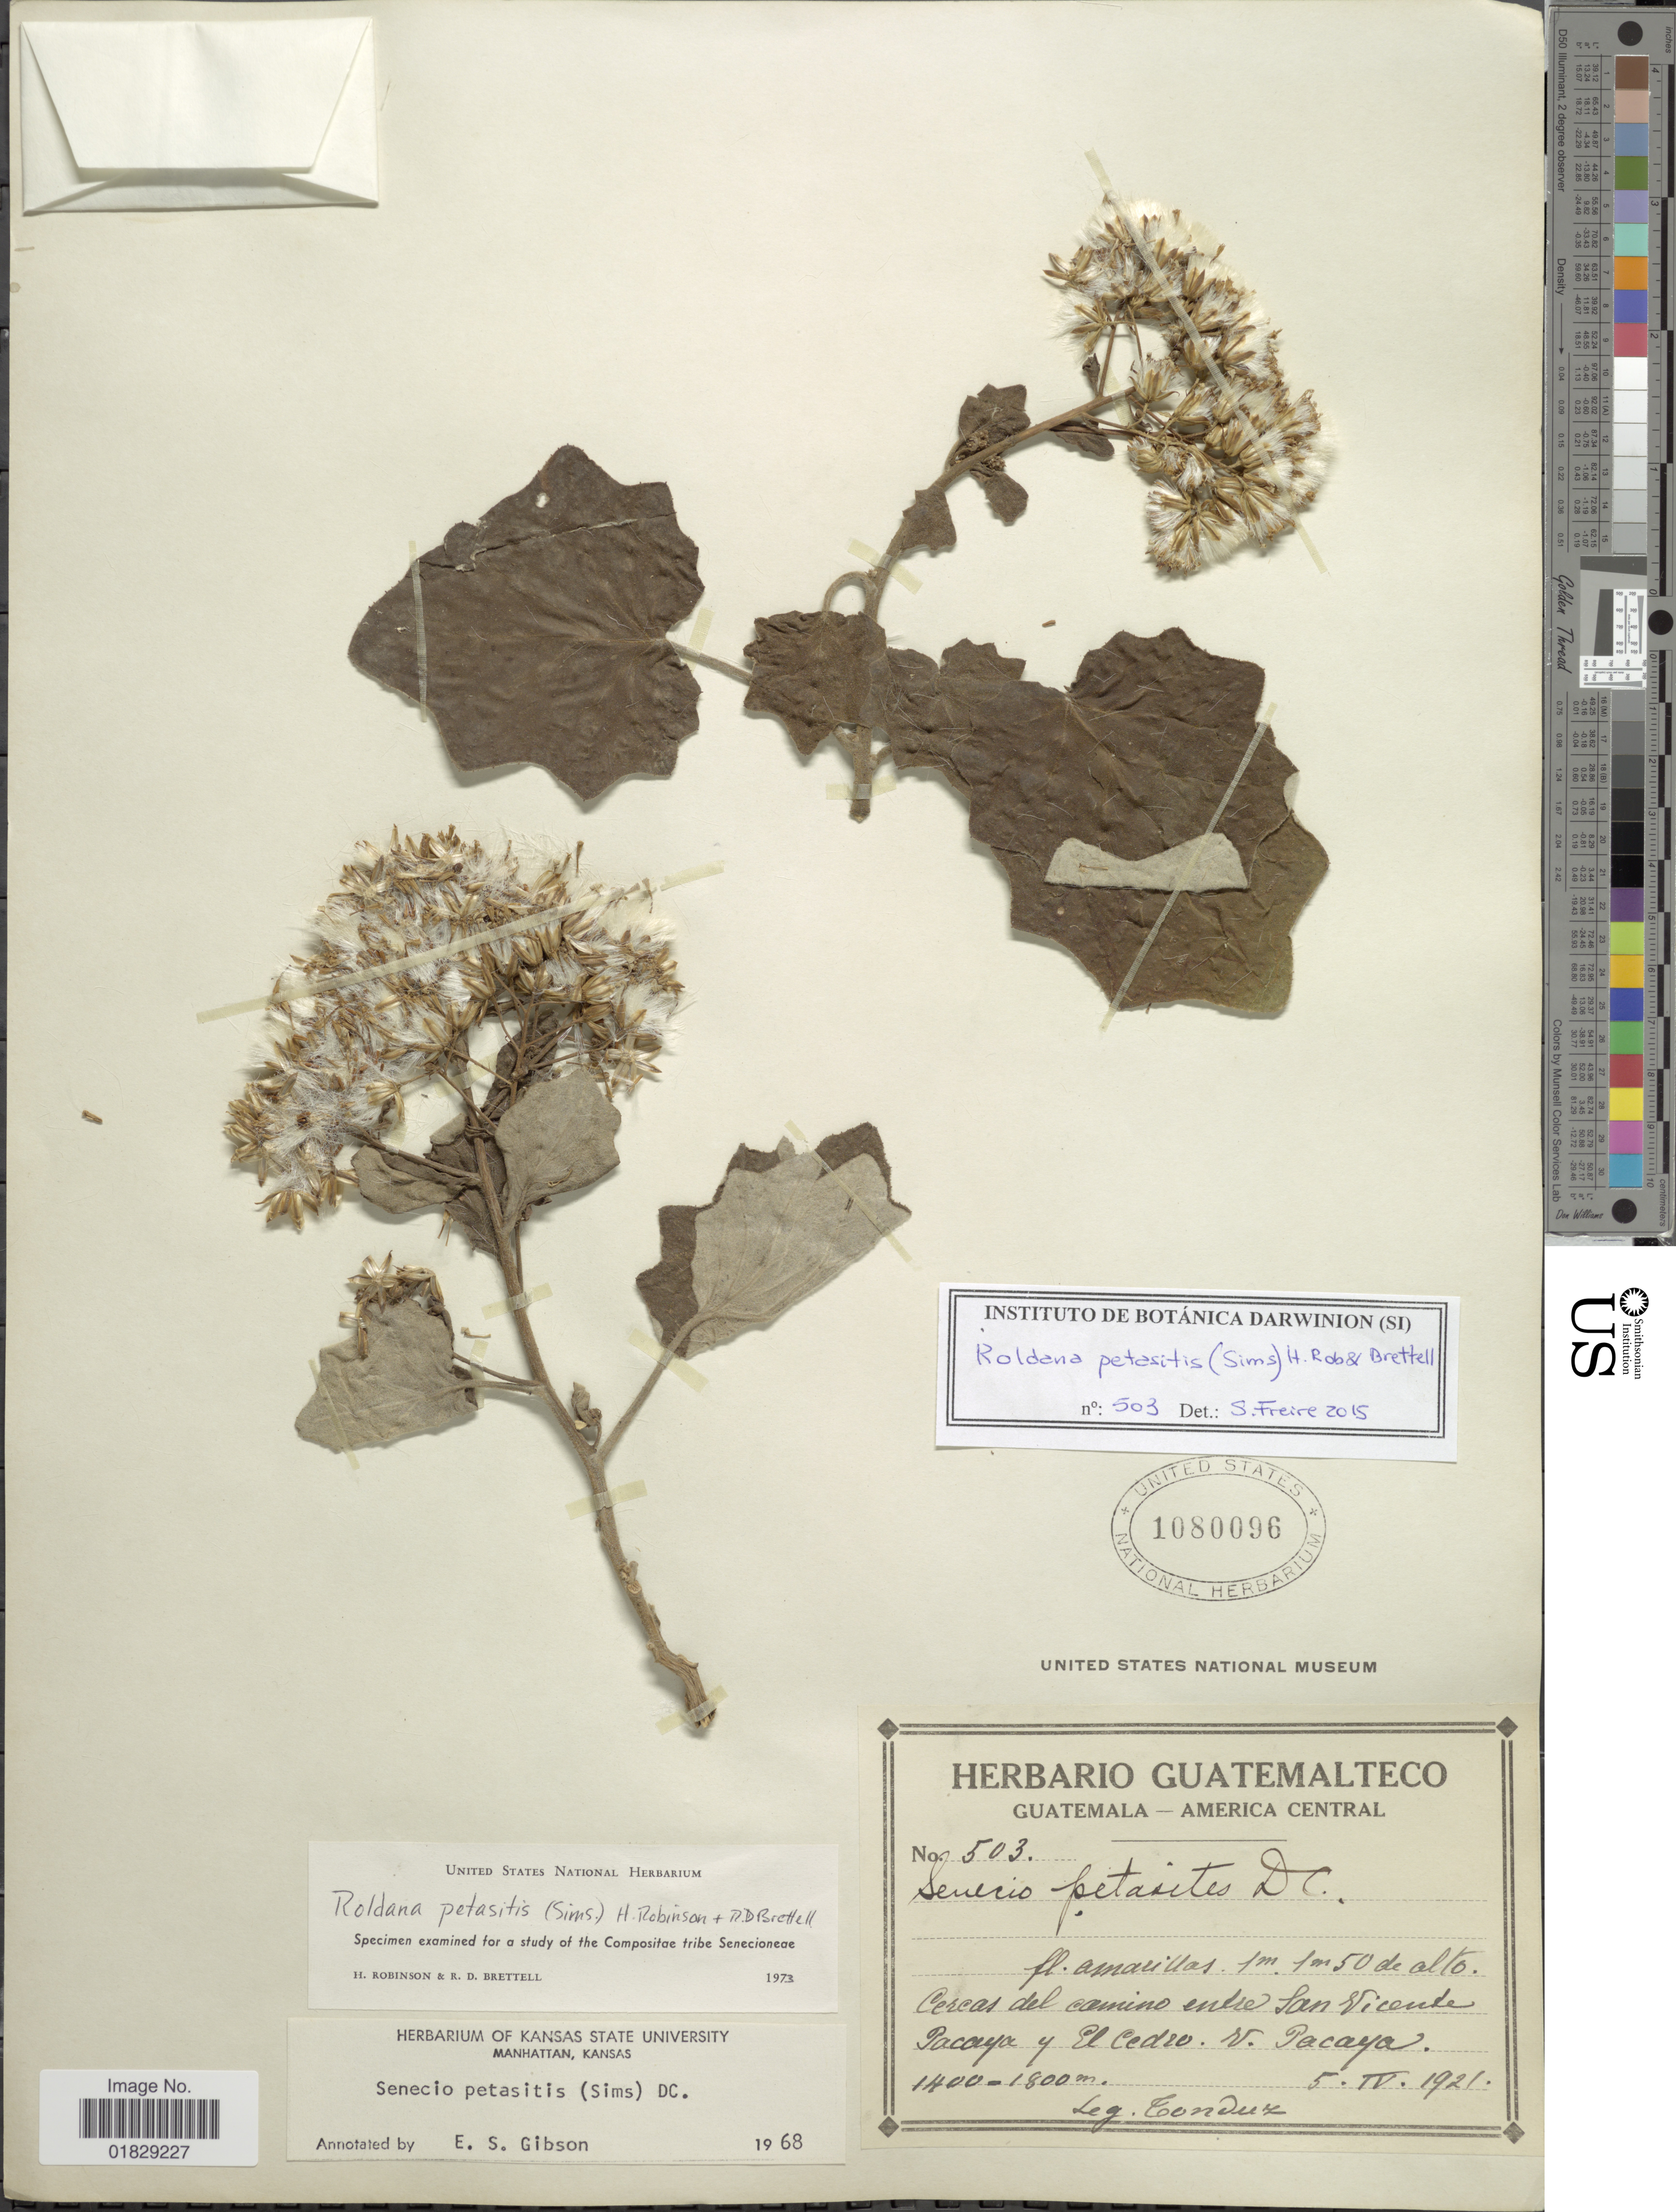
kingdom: Plantae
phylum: Tracheophyta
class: Magnoliopsida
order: Asterales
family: Asteraceae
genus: Roldana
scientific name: Roldana petasitis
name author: (Sims) H. Rob. & Brettell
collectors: A. Tonduz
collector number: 503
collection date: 1921-04-05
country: Guatemala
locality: Cercas del camino entre San Vicente Pacaya y El Cedro. V. Pacaya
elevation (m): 1400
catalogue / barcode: US 1080096